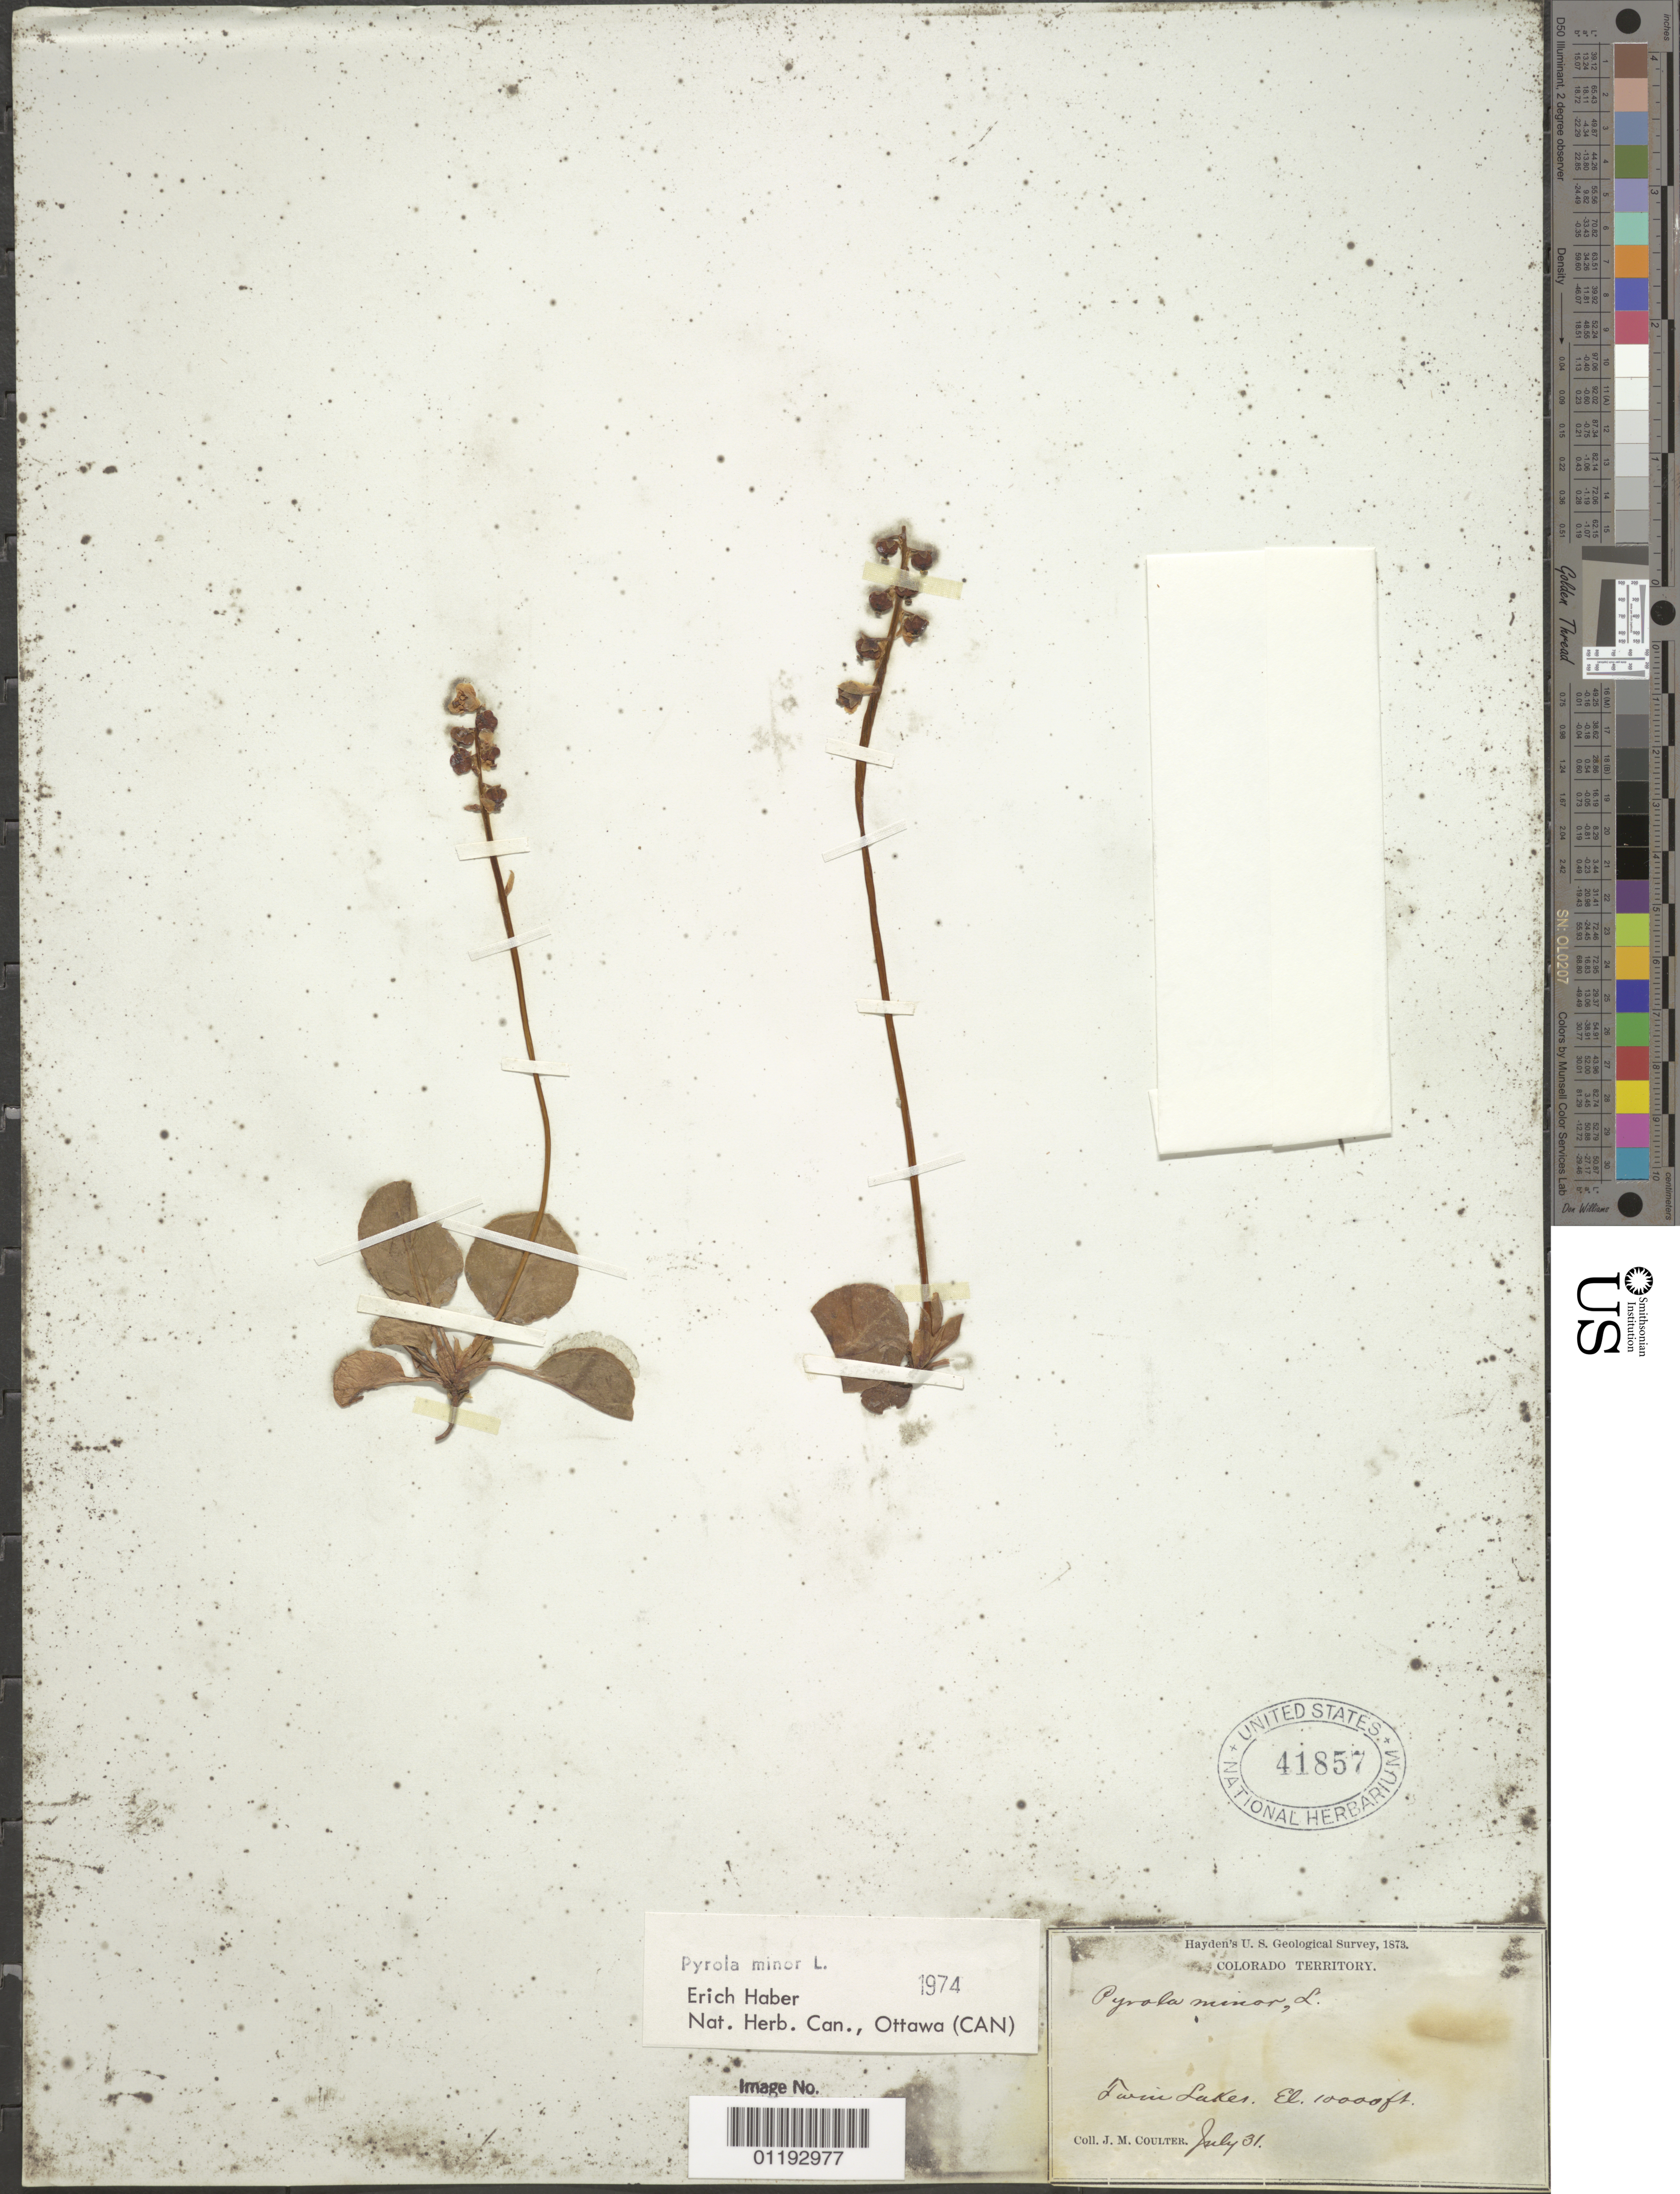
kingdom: Plantae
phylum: Tracheophyta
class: Magnoliopsida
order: Ericales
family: Ericaceae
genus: Pyrola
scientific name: Pyrola minor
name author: L.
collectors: J. M. Coulter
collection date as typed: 31 Jul 1873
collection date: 1873-07-31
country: United States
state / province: Colorado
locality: Twin lakes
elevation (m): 3048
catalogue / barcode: US 41857